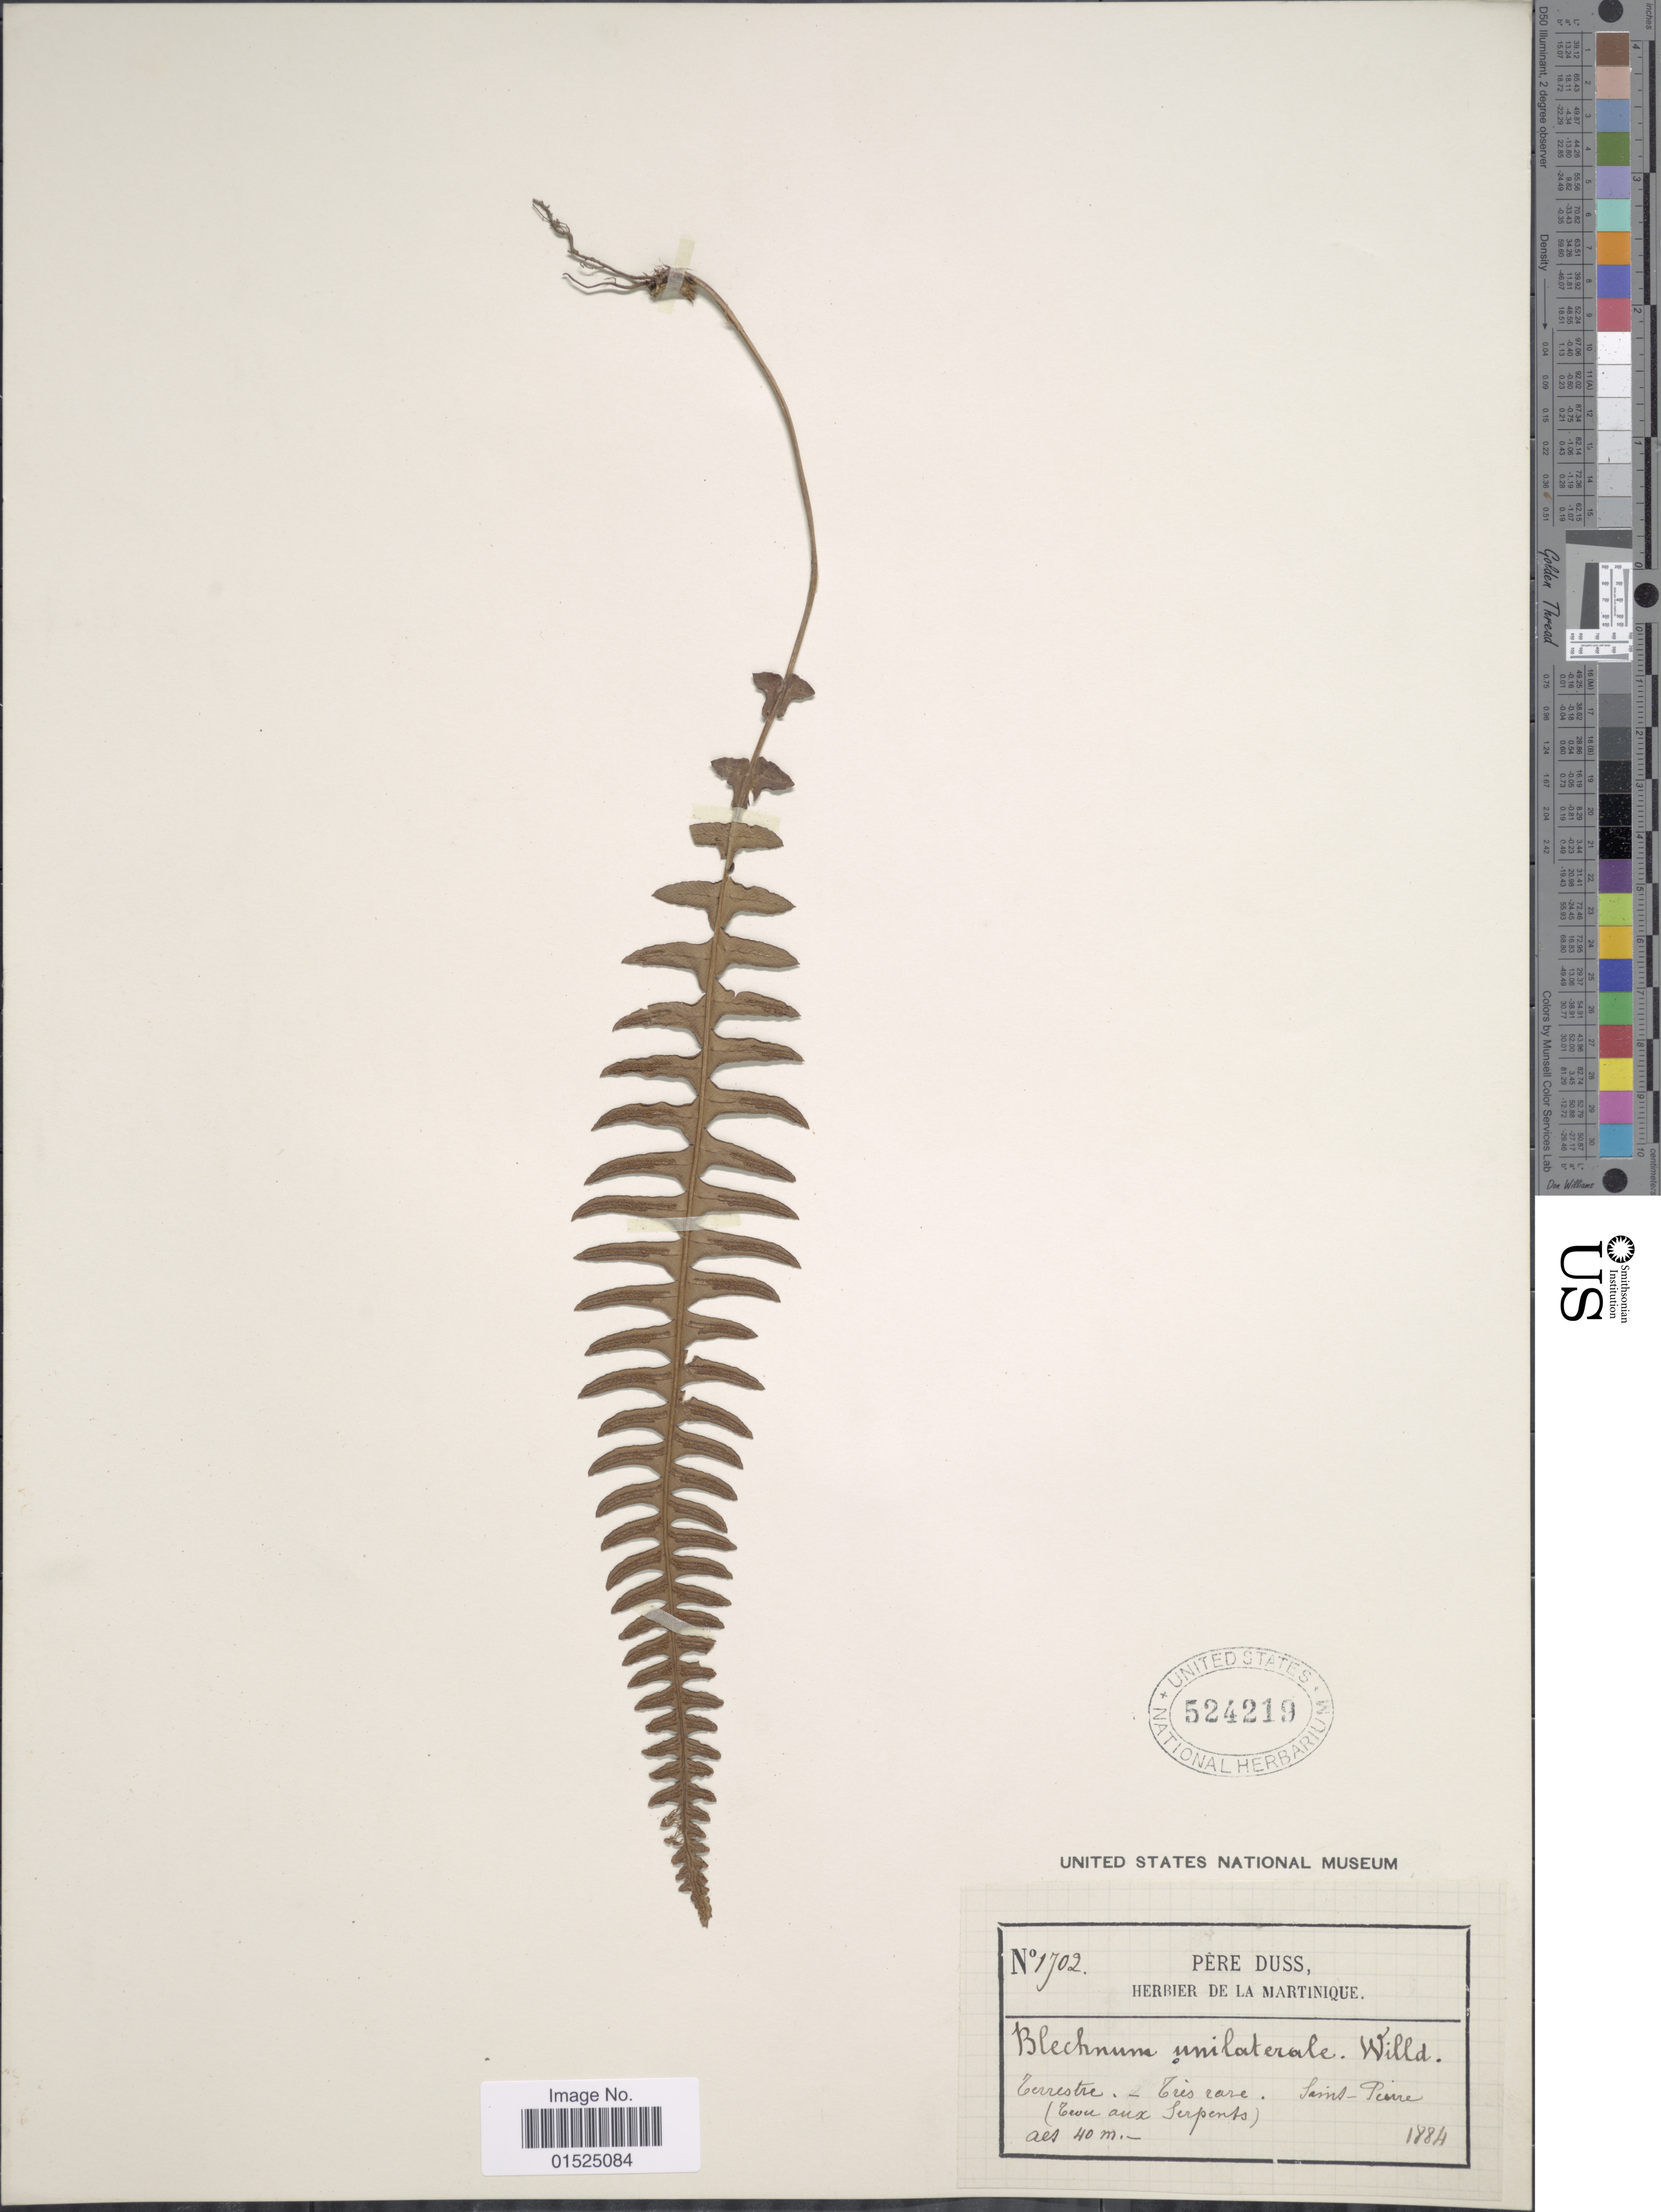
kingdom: Plantae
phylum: Tracheophyta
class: Polypodiopsida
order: Polypodiales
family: Blechnaceae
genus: Blechnum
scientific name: Blechnum unilaterale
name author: Sw.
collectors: Père Duss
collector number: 1702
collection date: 1884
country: Martinique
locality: Saint-Pierre. (Trou aux serpents)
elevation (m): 40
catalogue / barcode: US 524219